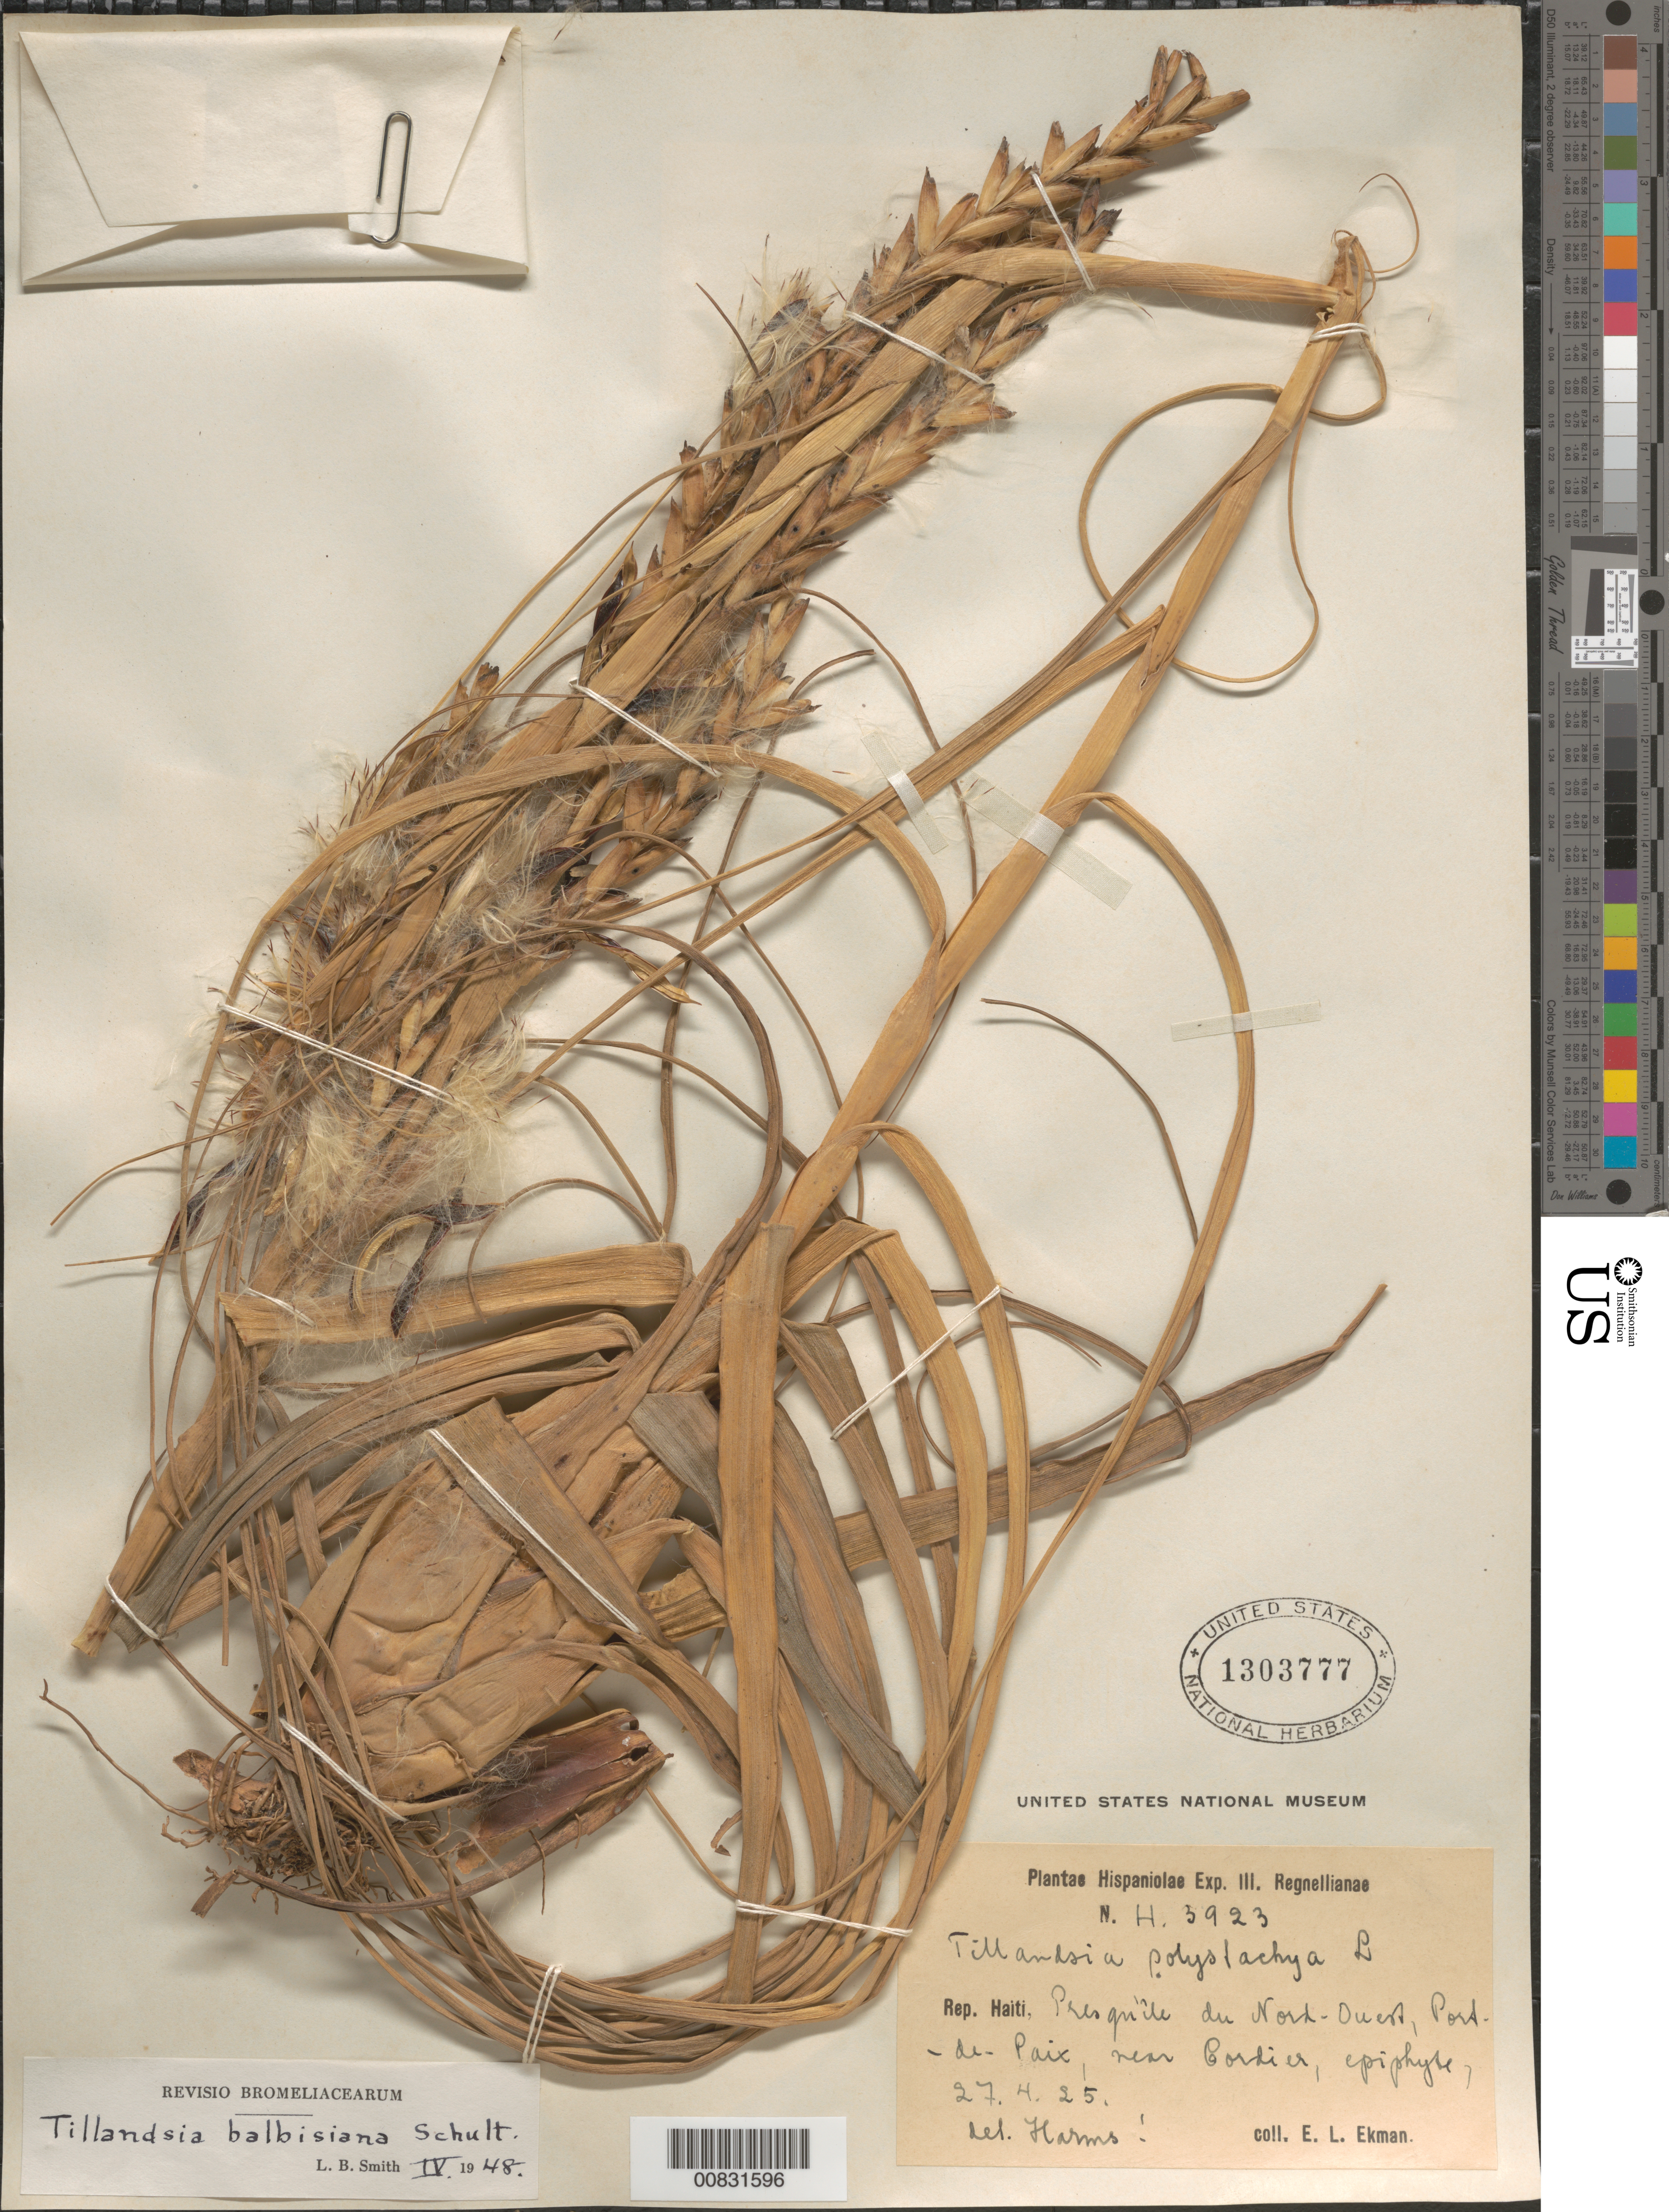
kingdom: Plantae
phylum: Tracheophyta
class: Liliopsida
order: Poales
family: Bromeliaceae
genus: Tillandsia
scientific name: Tillandsia balbisiana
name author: Schult. f.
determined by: Smith, Lyman B., (US), NMNH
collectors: E. L. Ekman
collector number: H 3923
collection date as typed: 27 Abr 1925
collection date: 1925-04-27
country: Haiti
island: Hispaniola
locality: Presqu'île du Nord-Ouest, Port-de-Paix, near Cordier.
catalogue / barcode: US 1303777